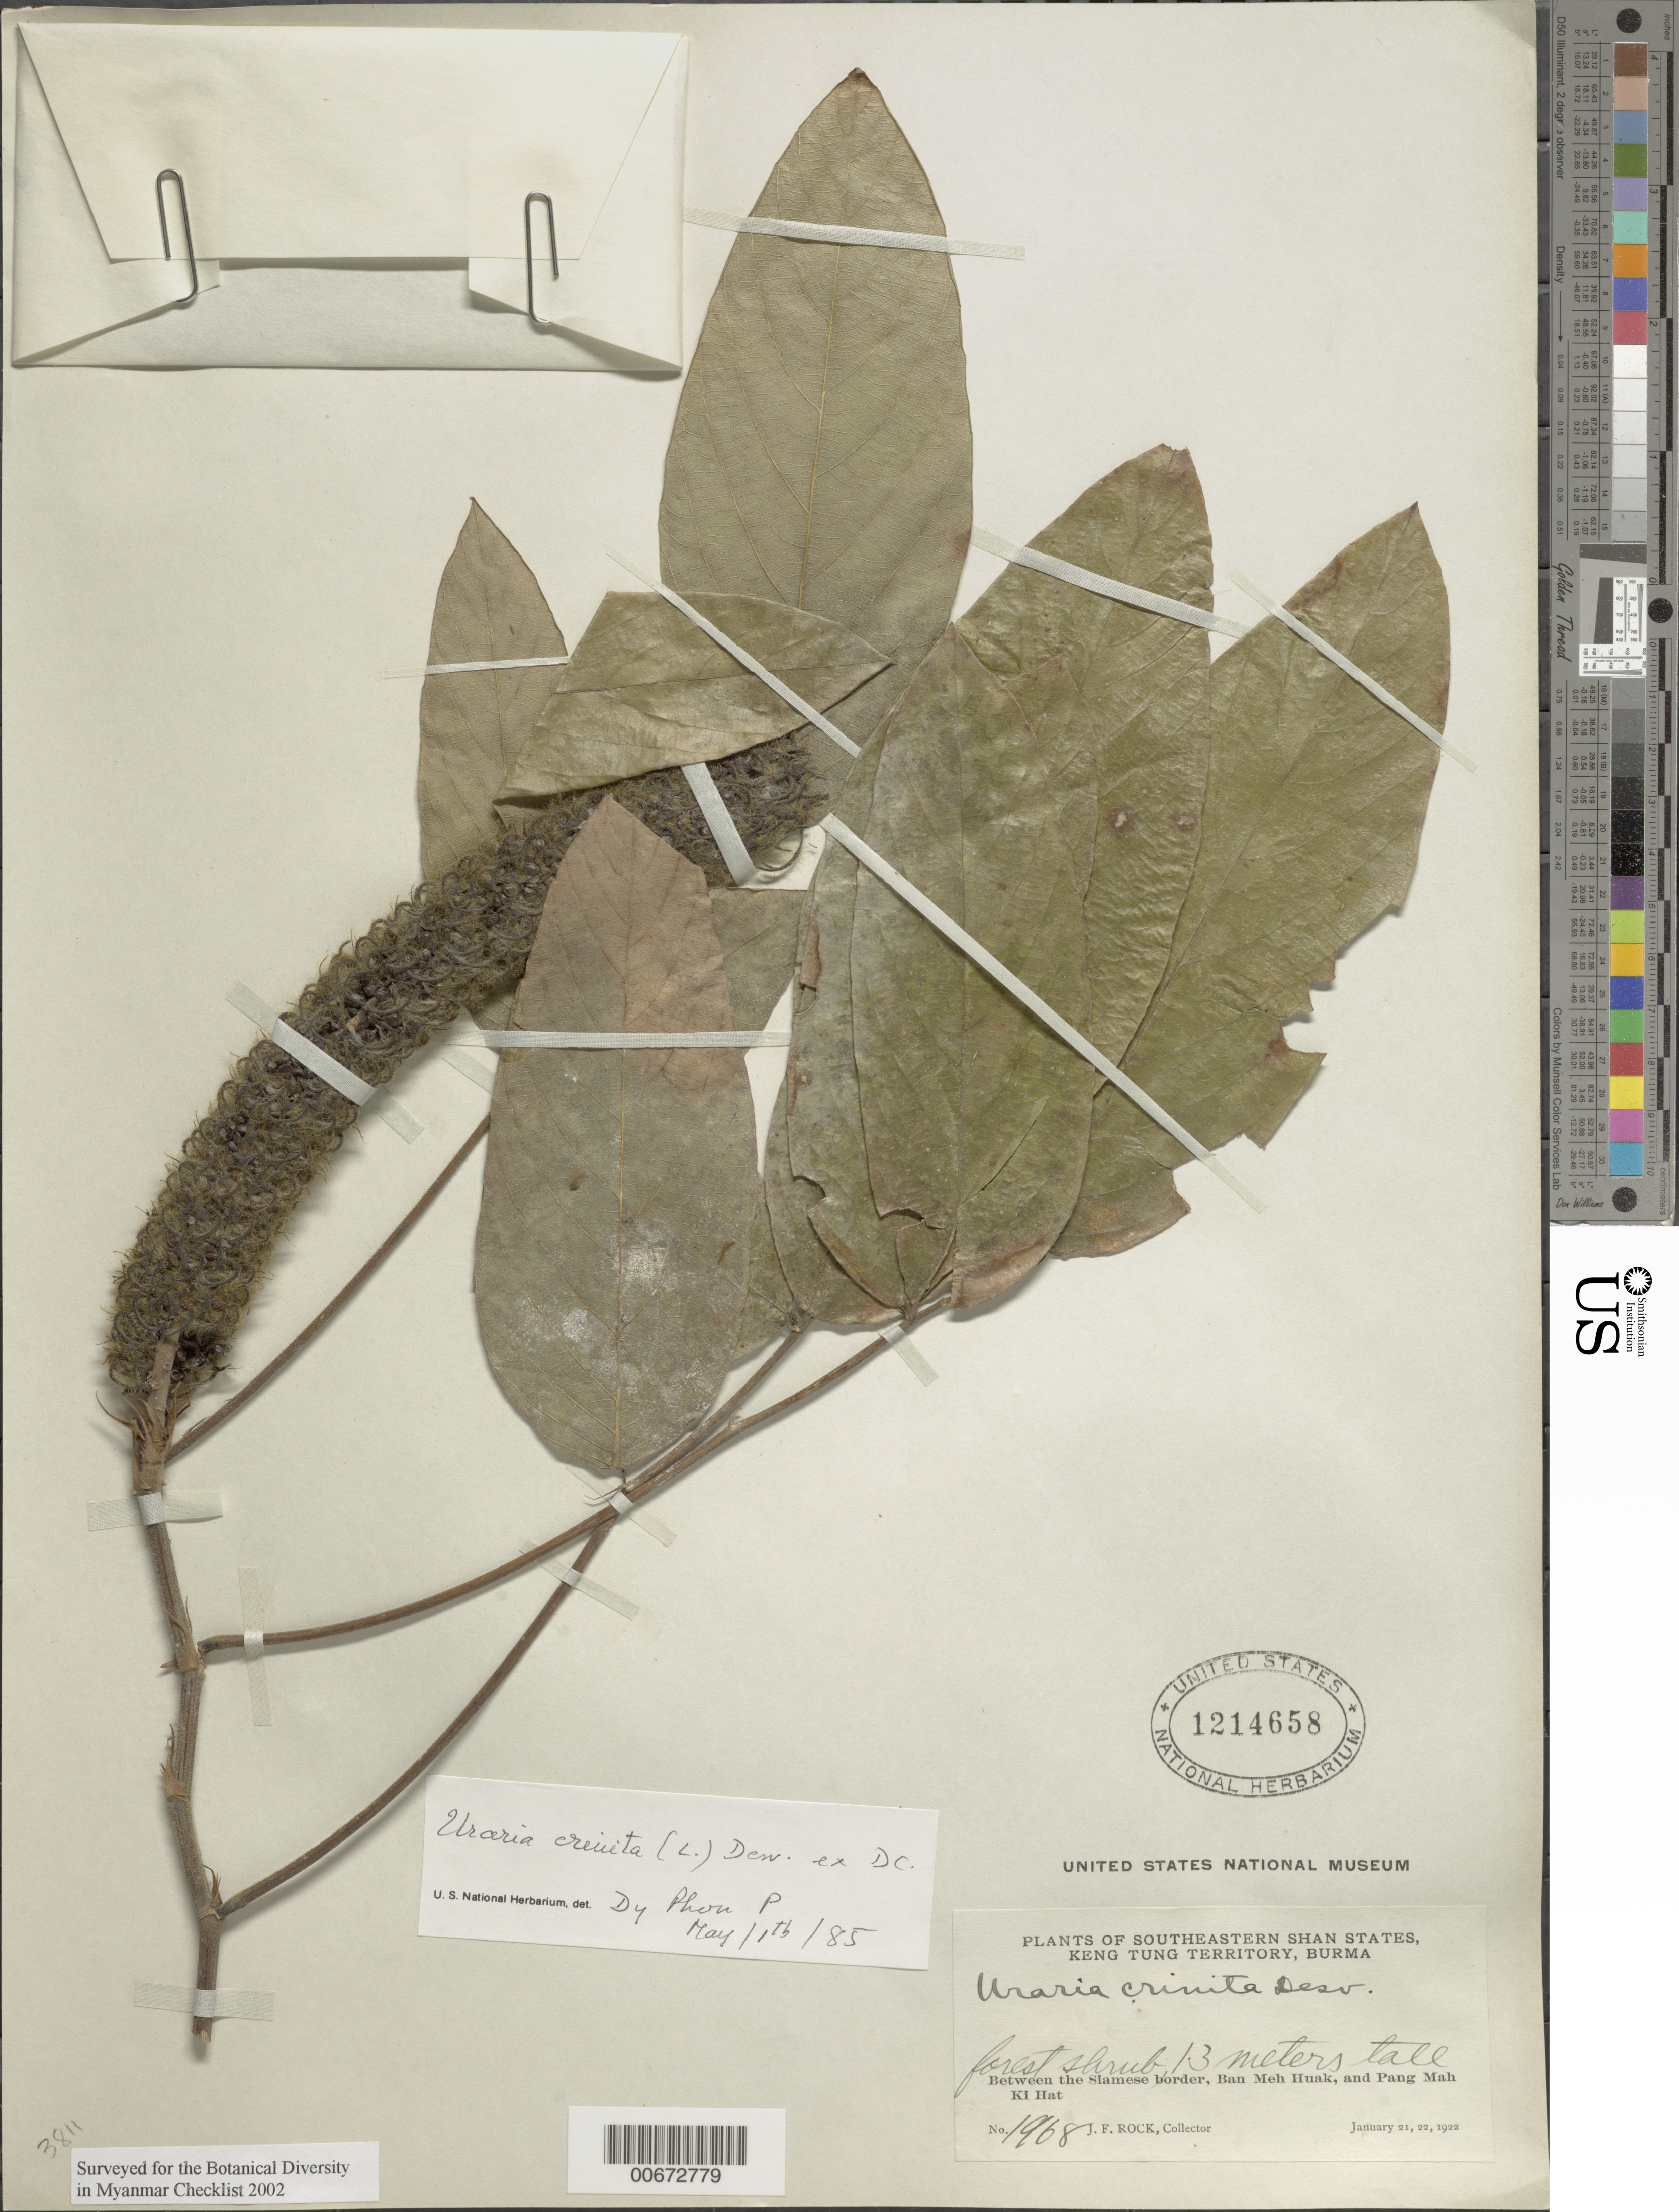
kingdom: Plantae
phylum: Tracheophyta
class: Magnoliopsida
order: Fabales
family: Fabaceae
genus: Uraria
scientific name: Uraria crinita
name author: (L.) Desv.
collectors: J. F. Rock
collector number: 1968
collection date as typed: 21 Jan 1922 and 22 Jan 1922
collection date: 1922-01-21,1922-01-22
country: Myanmar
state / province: Shan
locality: Keng Tung Territory, between the Siamese border, Ban meh Huak and Pang Mah Ki Hat.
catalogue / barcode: US 2124658